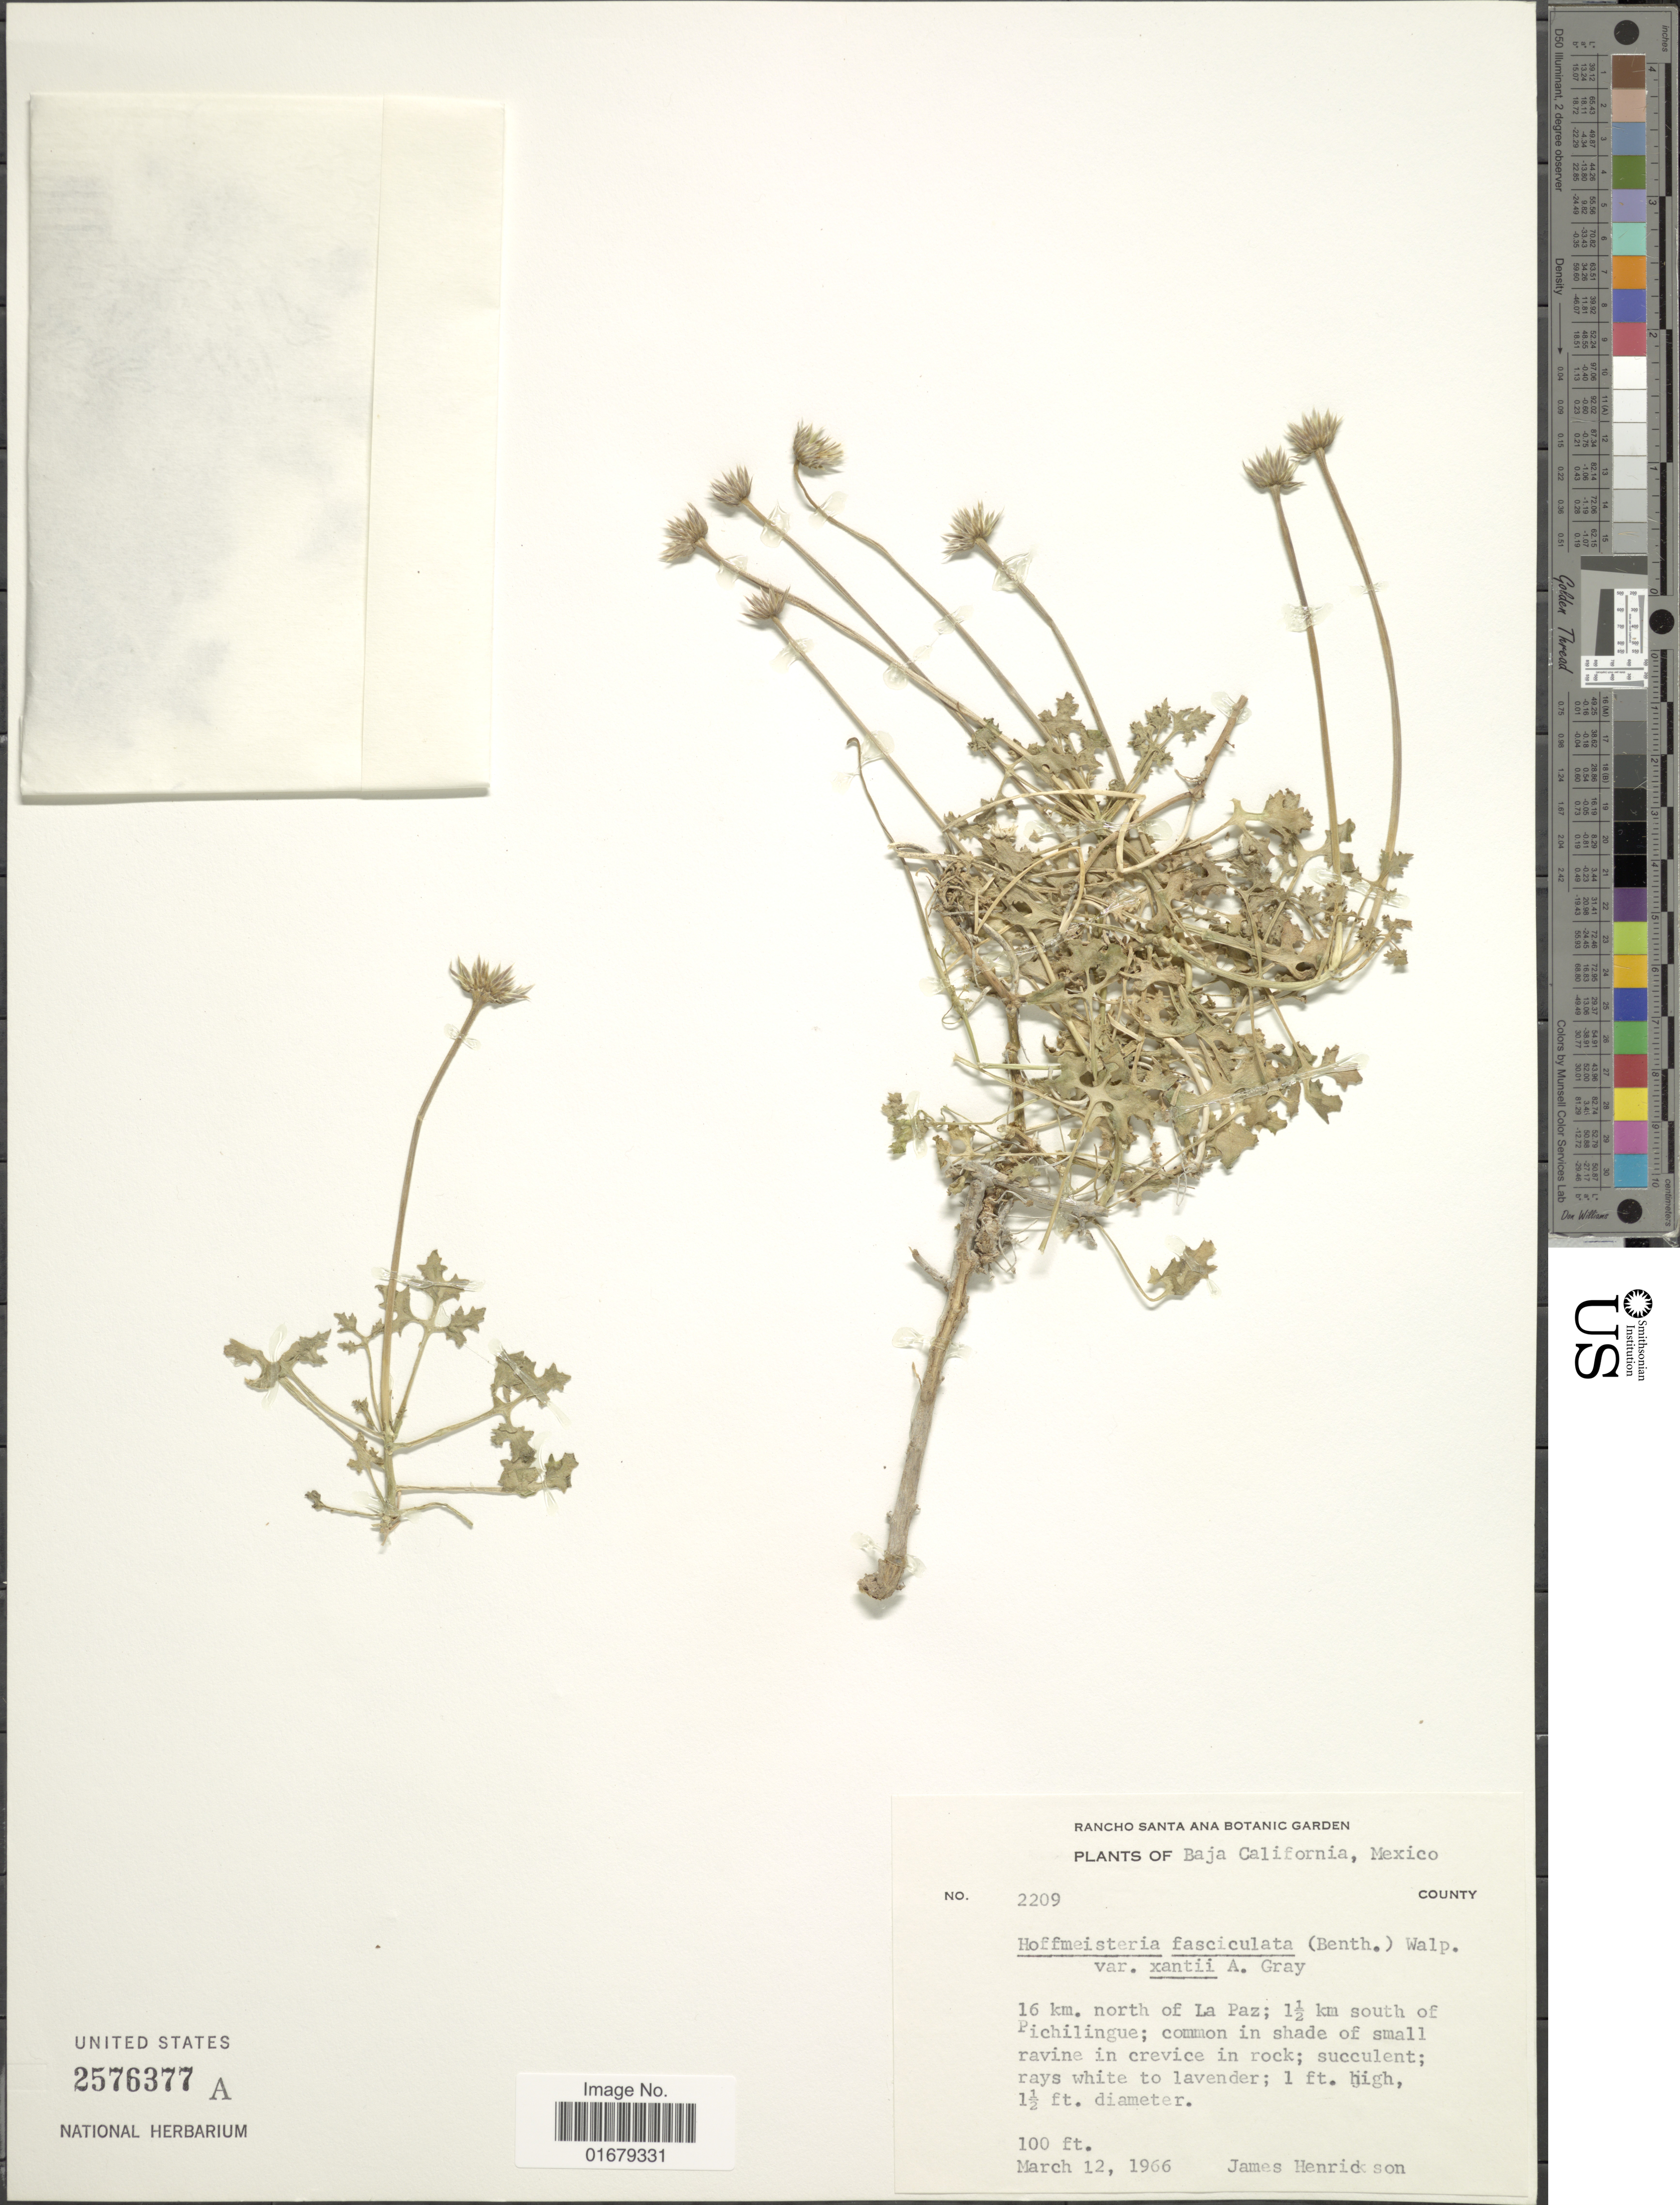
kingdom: Plantae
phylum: Tracheophyta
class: Magnoliopsida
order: Asterales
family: Asteraceae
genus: Hofmeisteria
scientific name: Hofmeisteria fasciculata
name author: (Benth.) Walp.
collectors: J. Hendrickson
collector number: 2209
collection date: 1966-03-12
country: Mexico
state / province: Baja California Sur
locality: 16 km, north of La Paz; 1½ km south of Pichilingue, common in shade of small ravine in crevice in rock.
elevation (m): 30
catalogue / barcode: US 2576377A